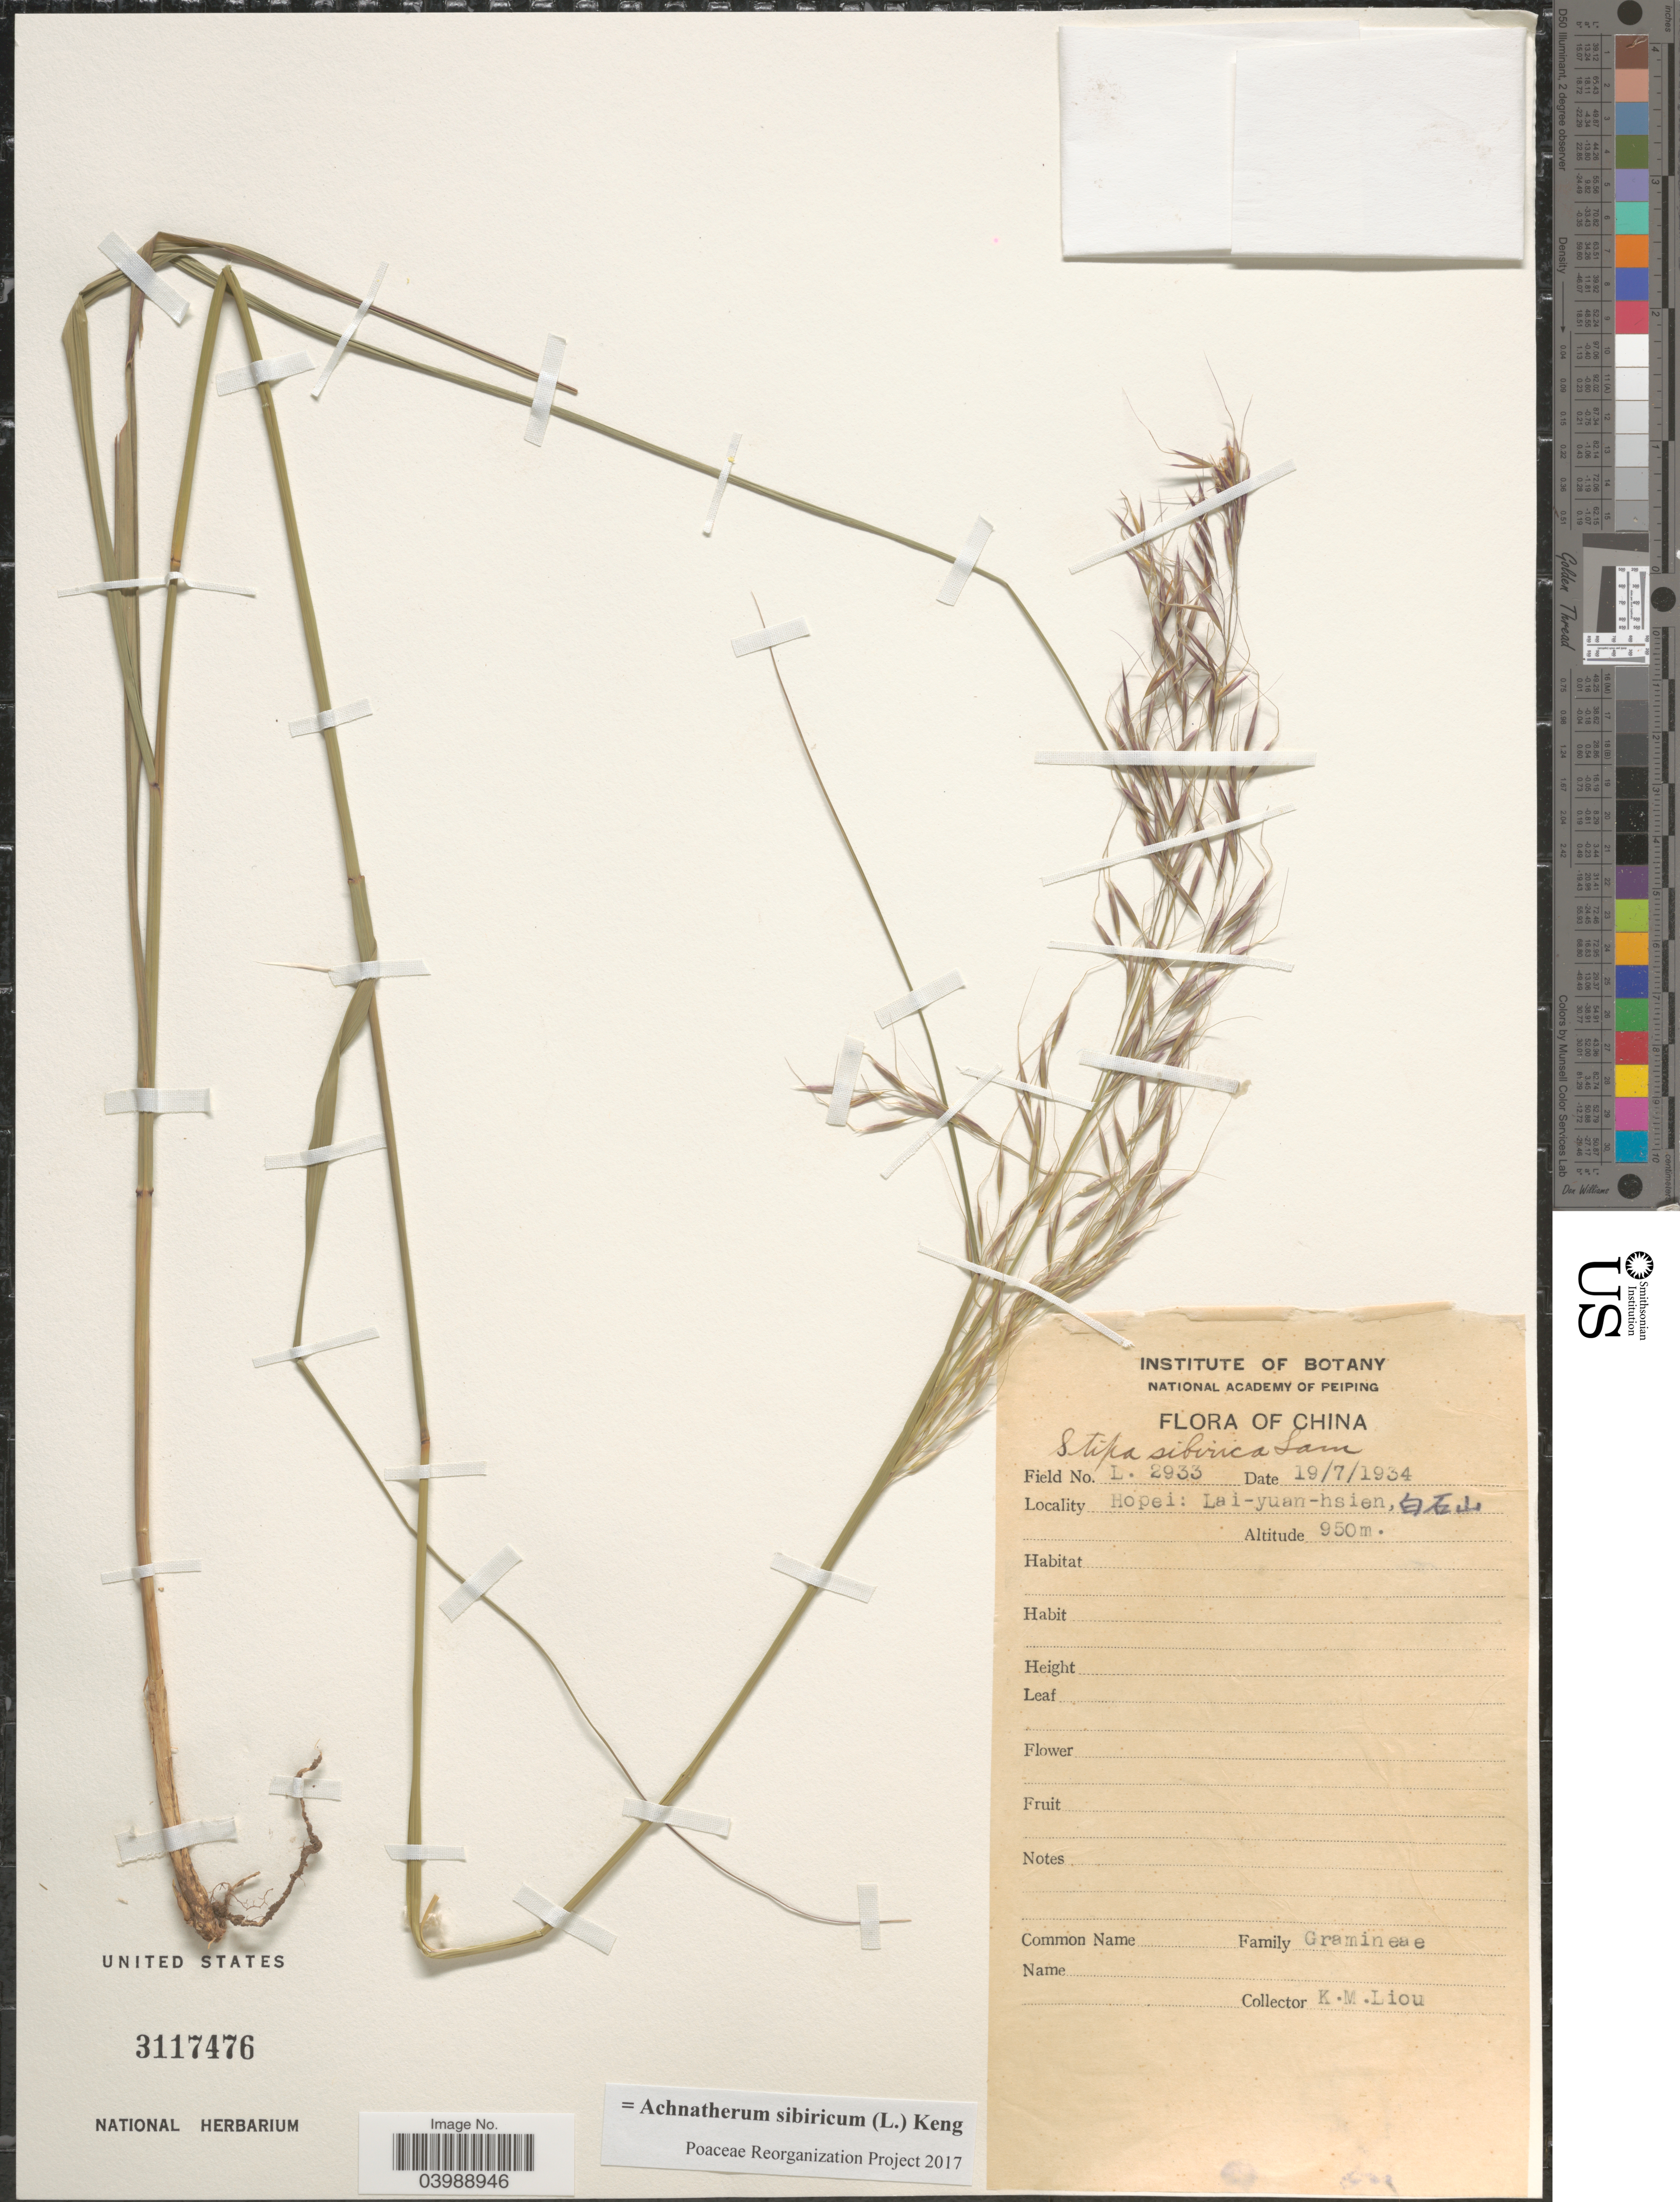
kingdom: Plantae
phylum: Tracheophyta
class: Liliopsida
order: Poales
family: Poaceae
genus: Achnatherum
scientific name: Achnatherum sibiricum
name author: (L.) Keng ex Tzvelev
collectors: K. M. Liou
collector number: L2933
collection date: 1934-07-19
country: China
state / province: Hebei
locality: Hopei: Lai-yuan-hsien, X.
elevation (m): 950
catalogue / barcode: US 3117476